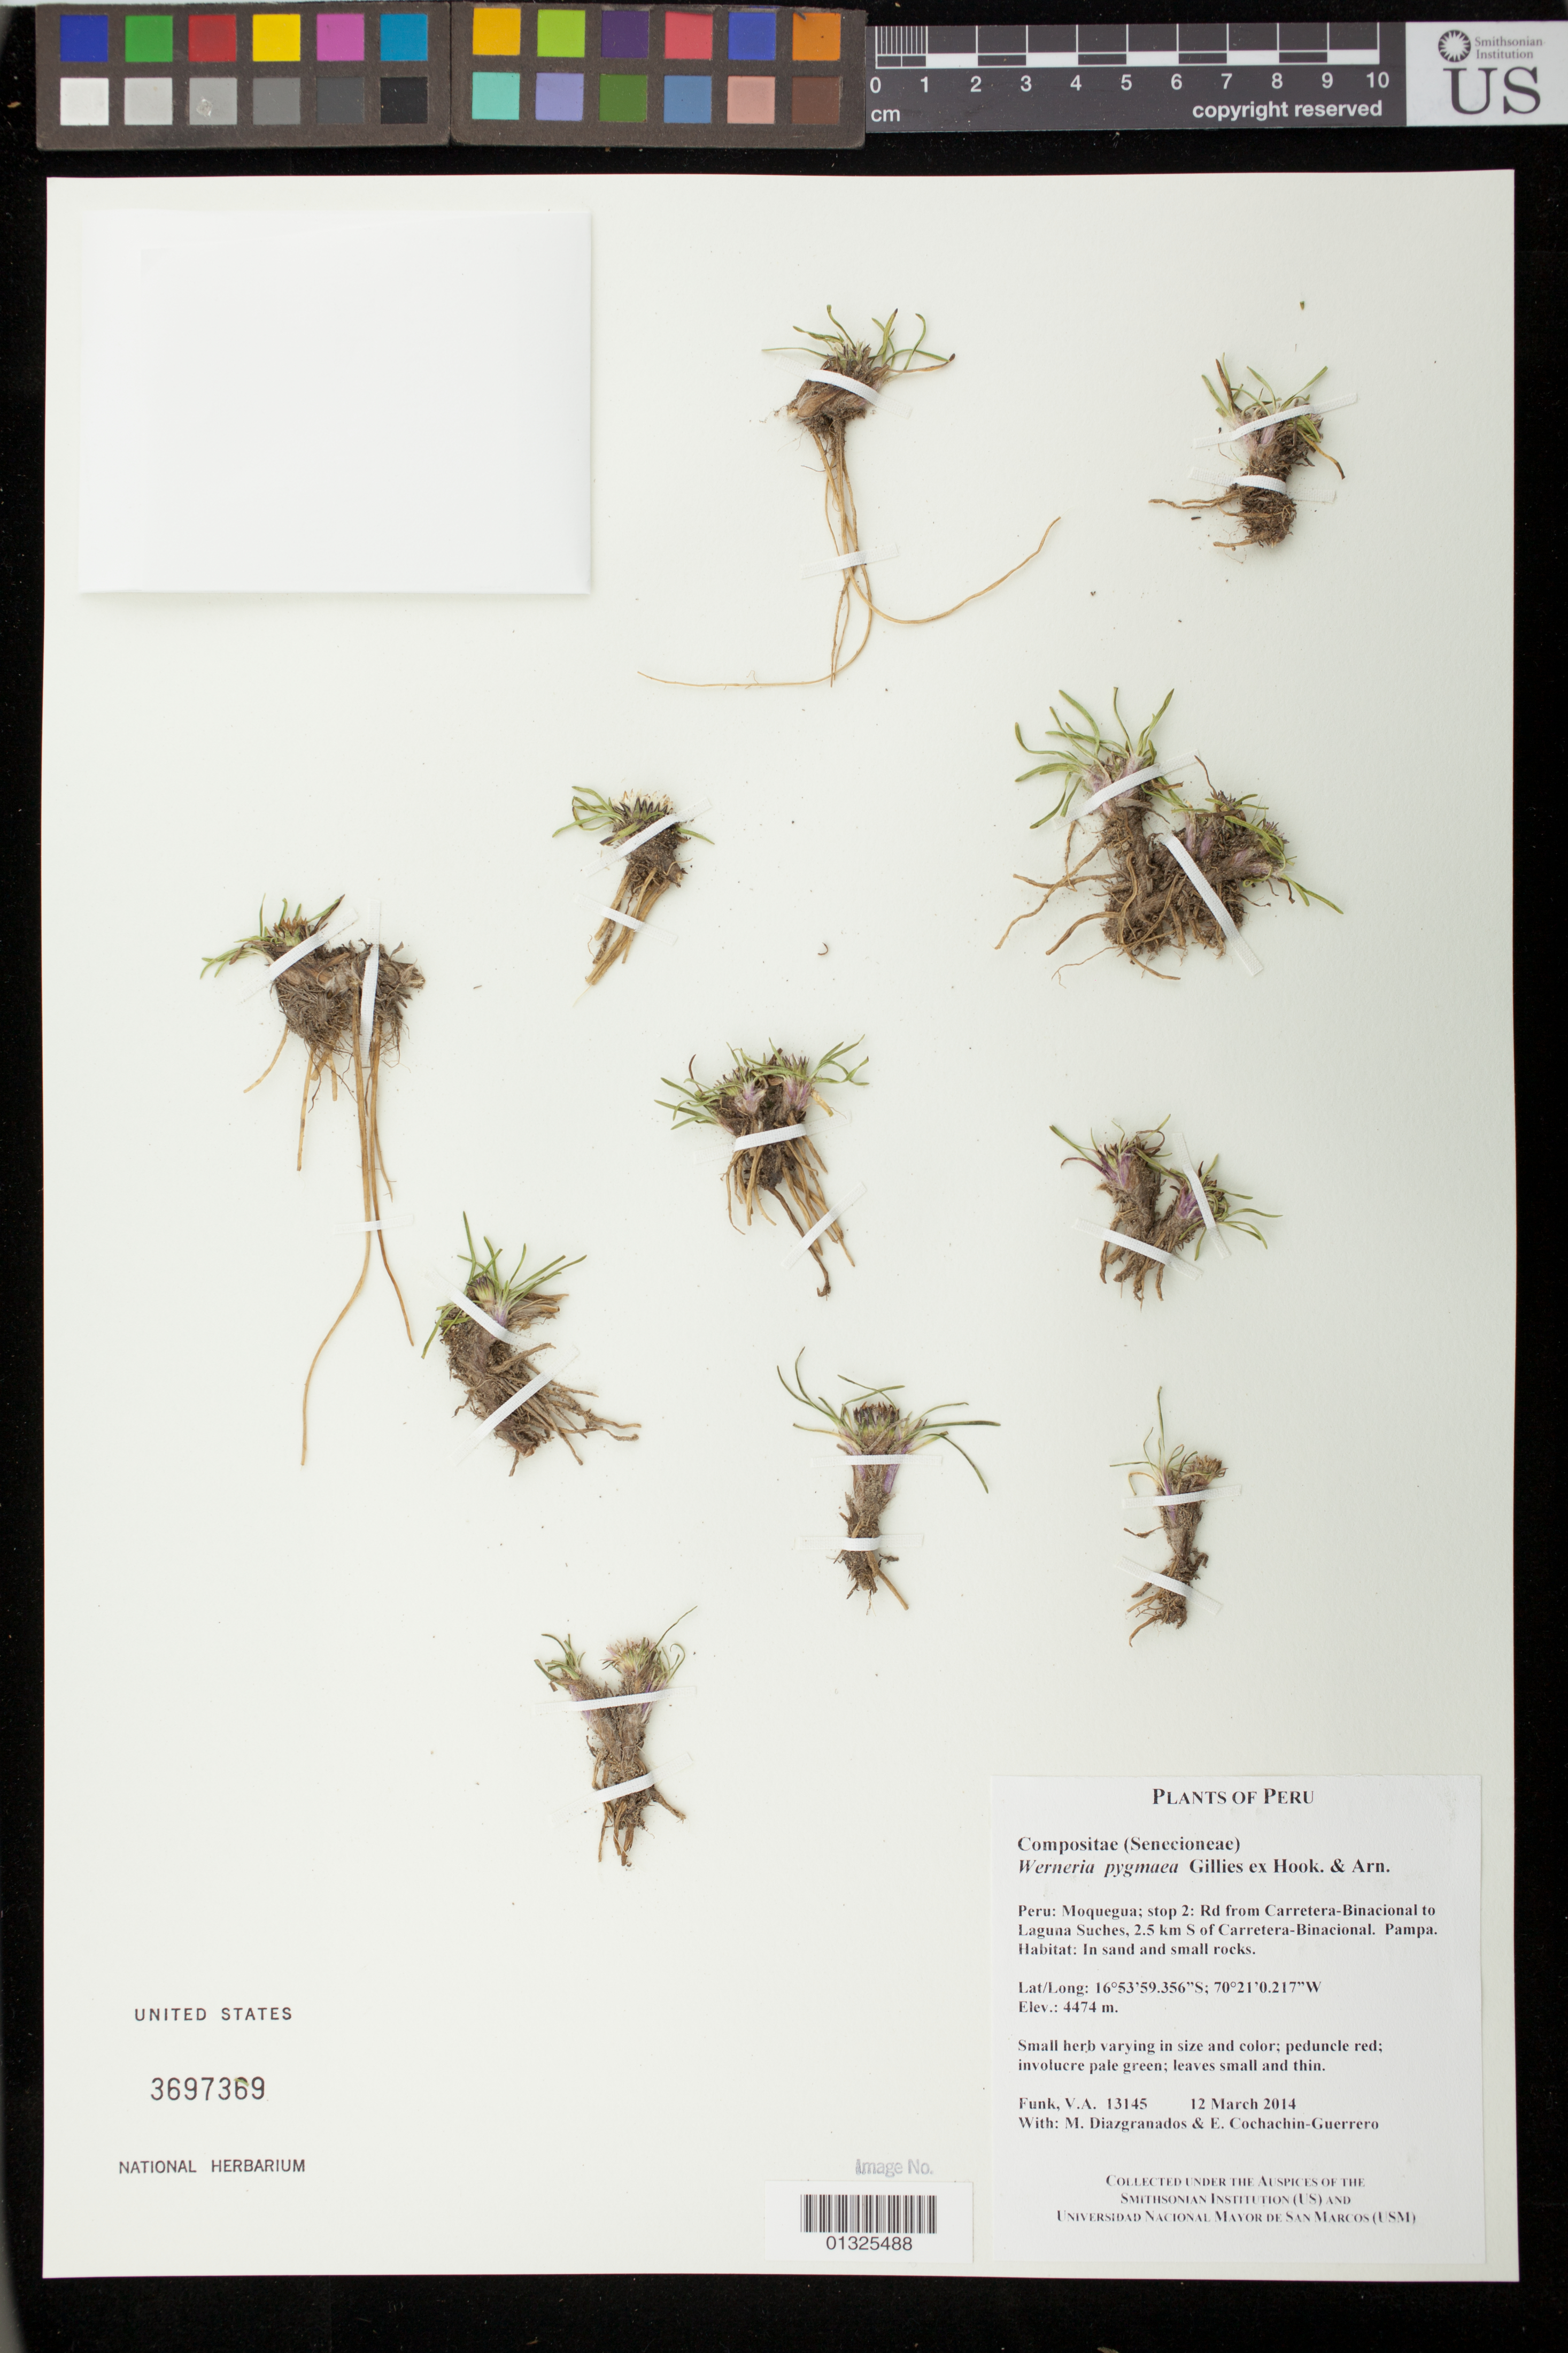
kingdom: Plantae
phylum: Tracheophyta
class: Magnoliopsida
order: Asterales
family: Asteraceae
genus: Werneria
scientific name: Werneria pygmaea complex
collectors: M. Diazgranados C. & E. Cochachin Guerrero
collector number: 13145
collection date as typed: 12 March 2014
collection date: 2014-03-12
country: Peru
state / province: Moquegua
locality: Road from Carretera-Binacional to Laguna Suches, 2.5 km S of Barretera-Binacional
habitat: Pampa; in sand and small rocks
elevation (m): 4474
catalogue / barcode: US 3697369